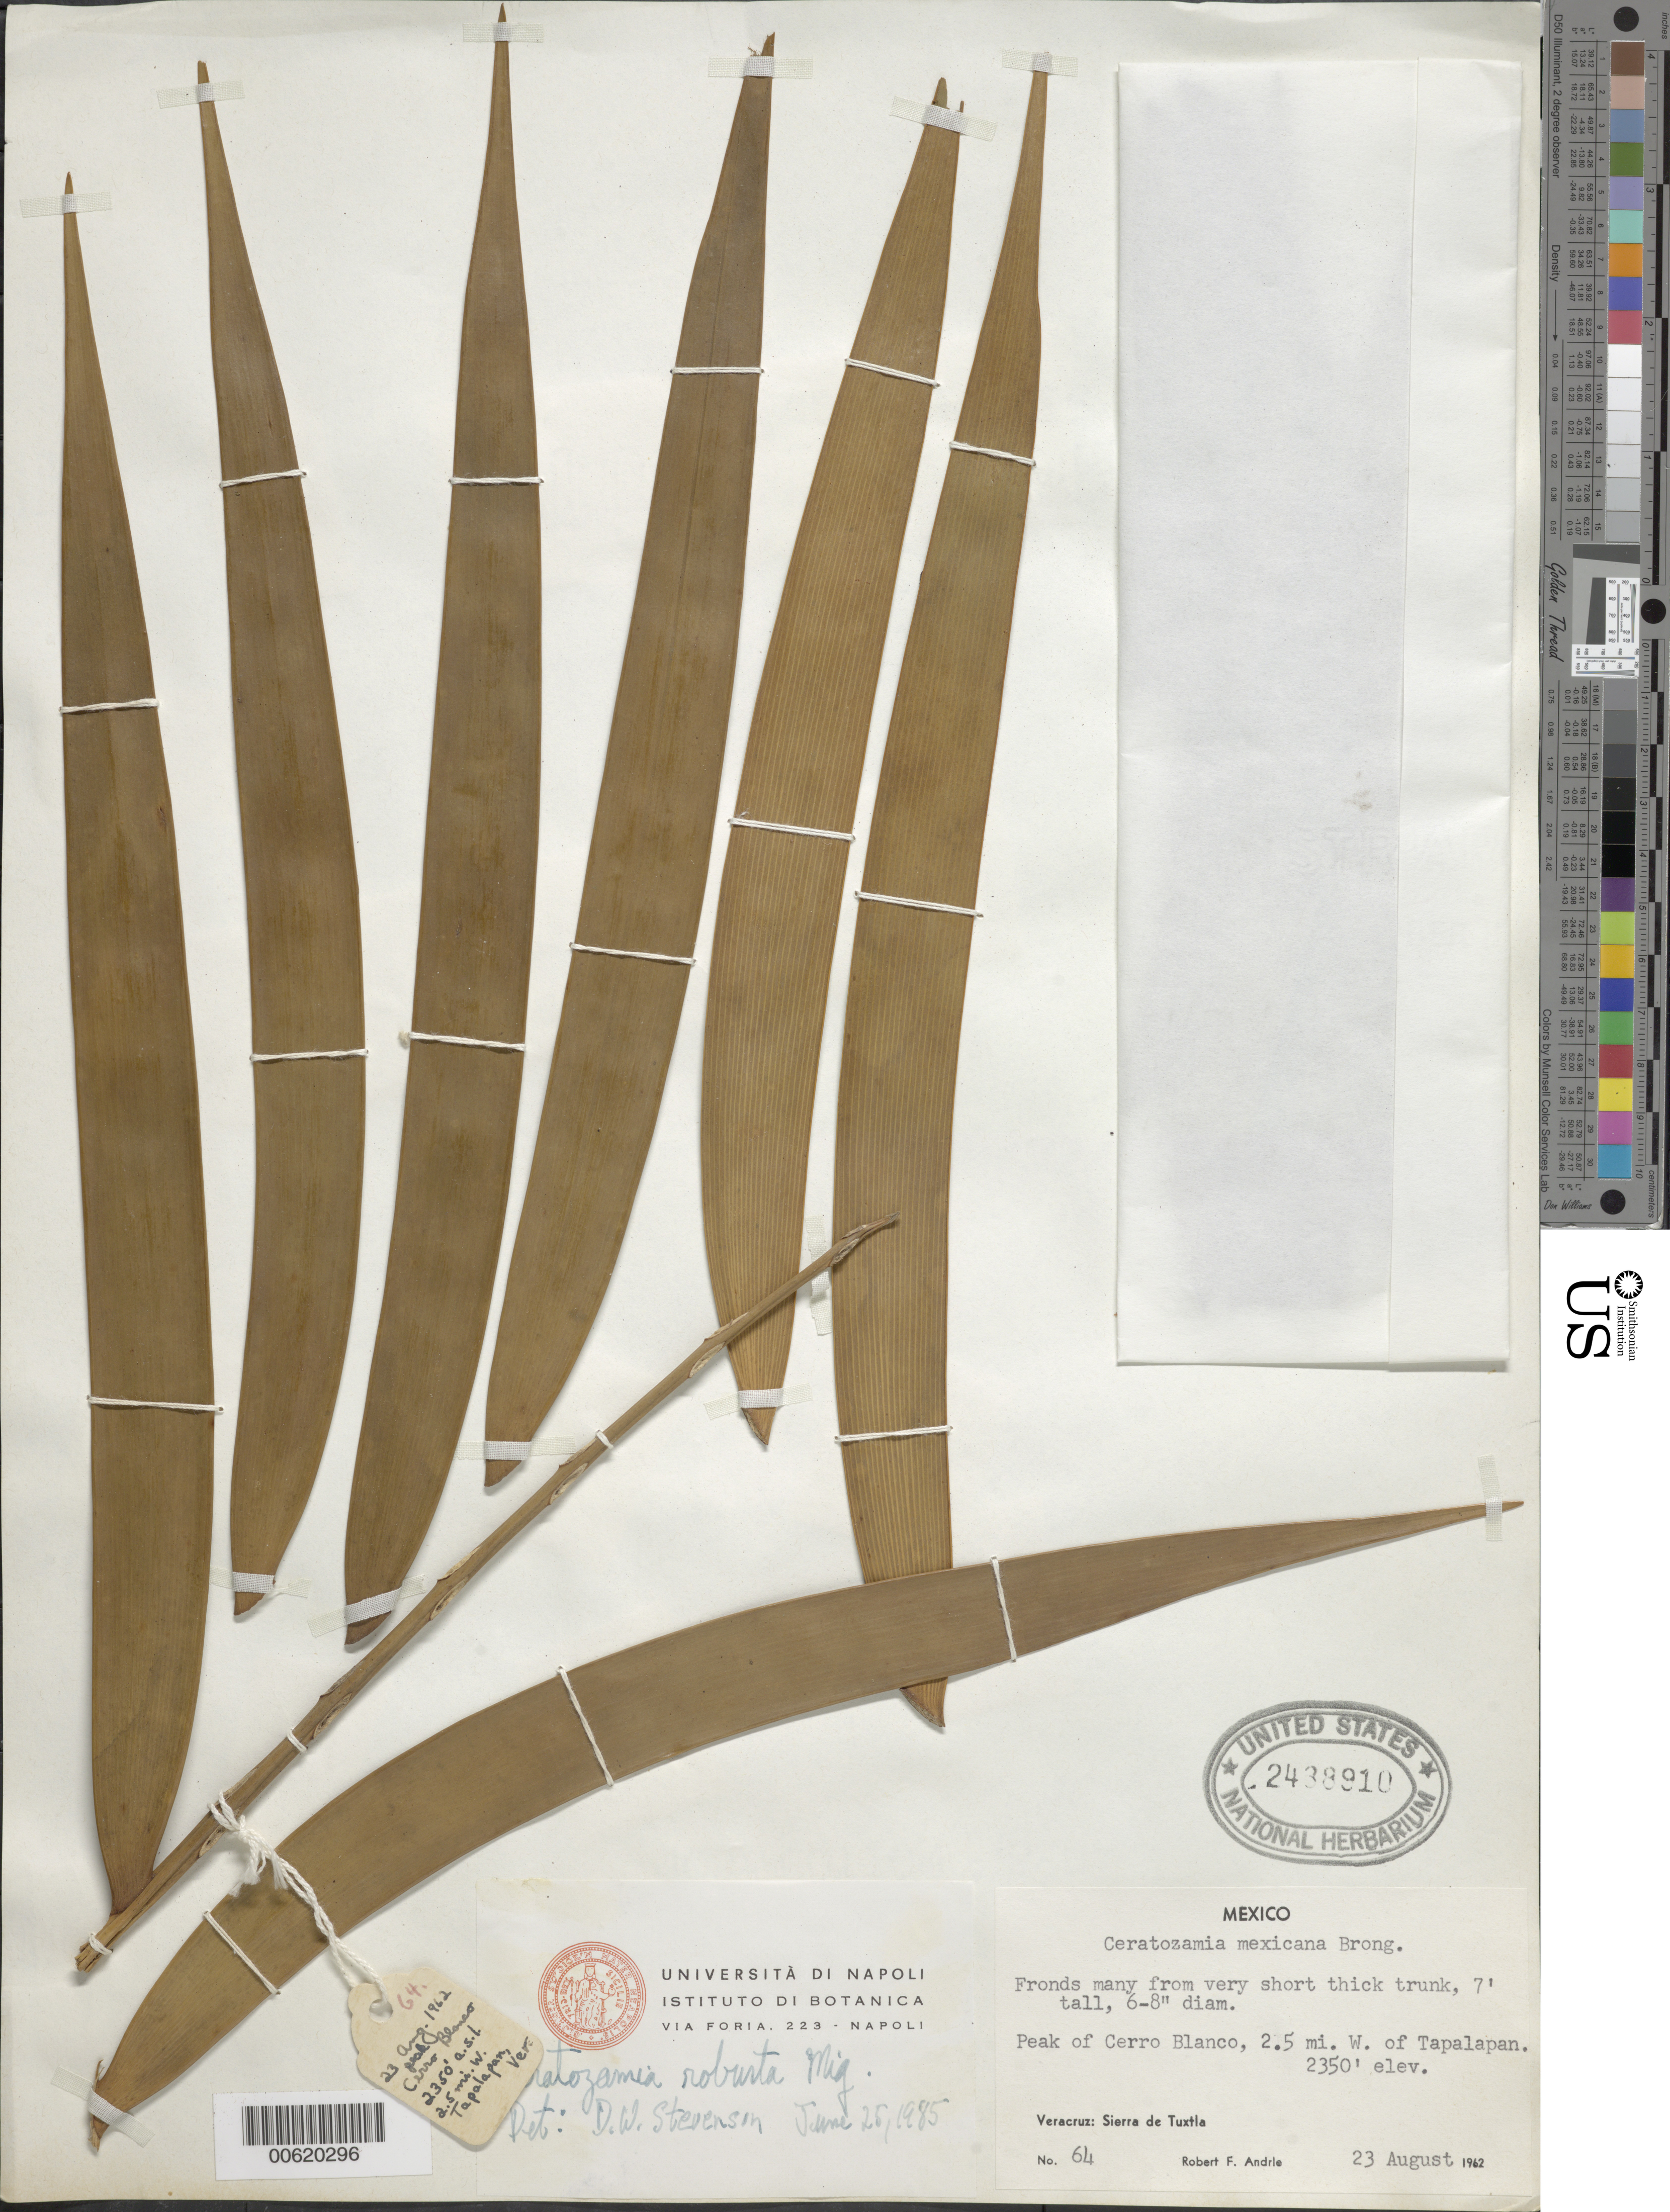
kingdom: Plantae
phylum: Tracheophyta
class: Cycadopsida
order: Cycadales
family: Zamiaceae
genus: Ceratozamia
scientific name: Ceratozamia robusta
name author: Miq.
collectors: R. Andrle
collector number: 64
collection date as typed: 23 Aug 1962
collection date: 1962-08-23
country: Mexico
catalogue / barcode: US 2438910